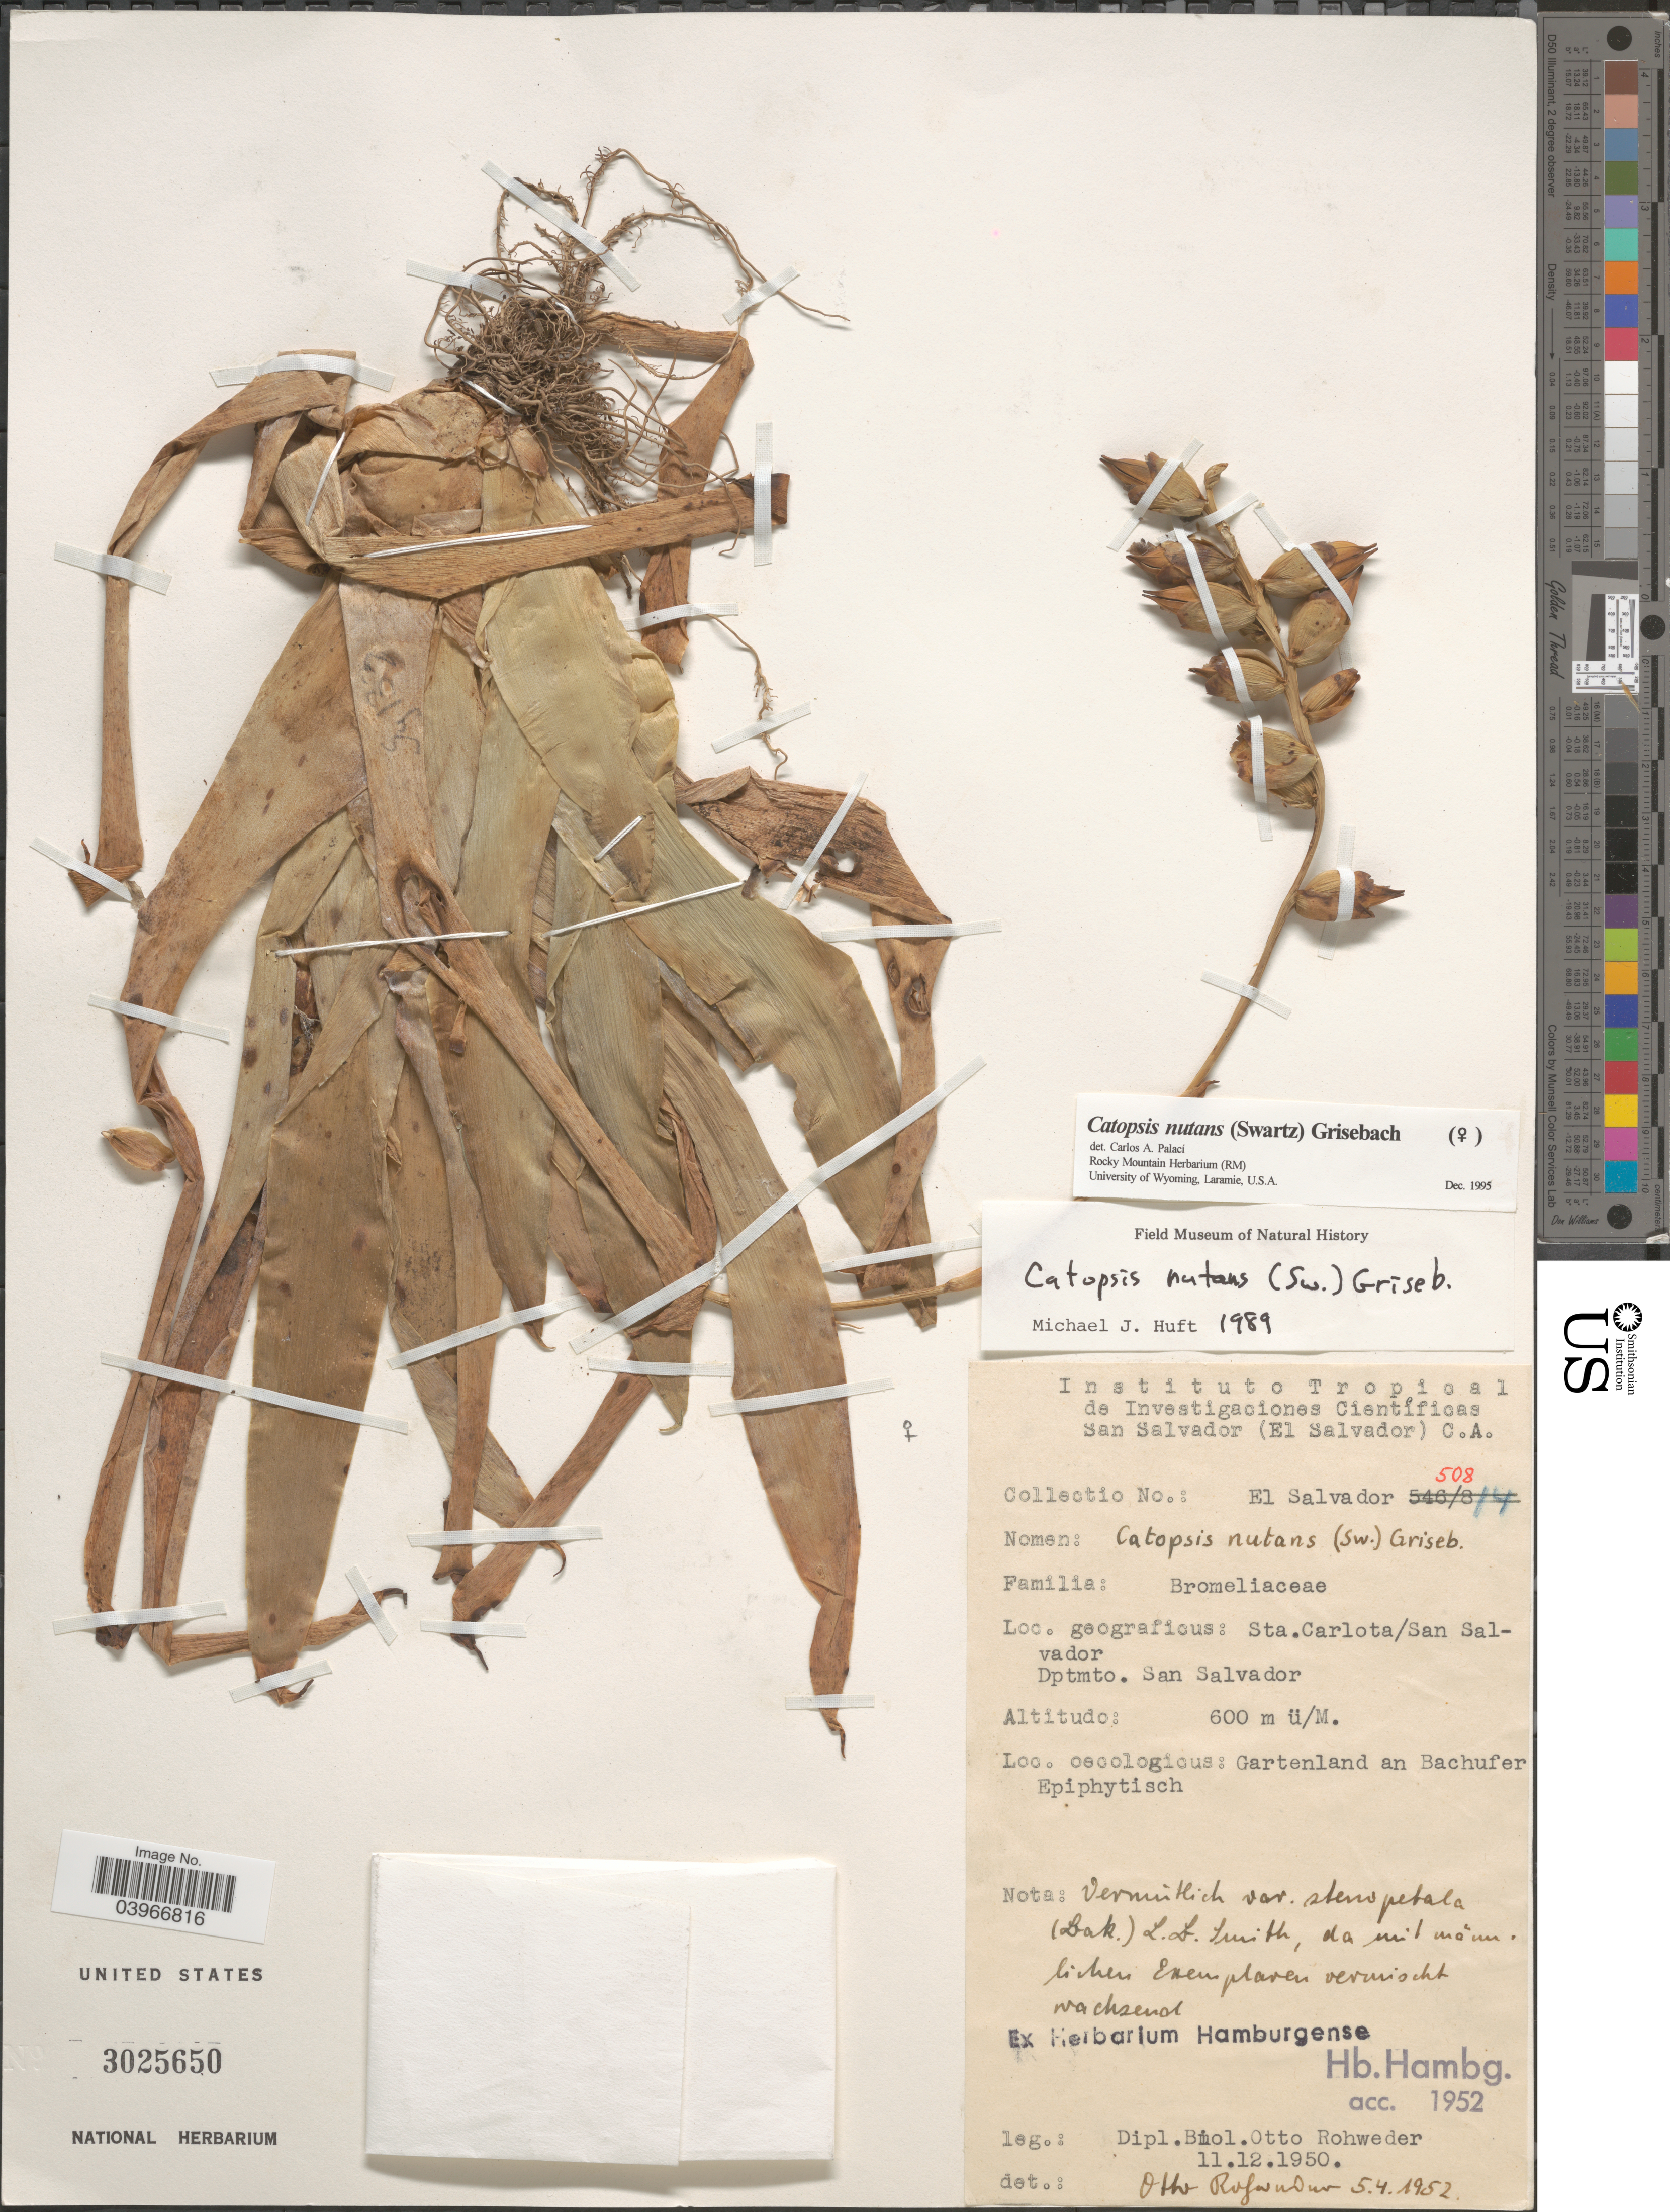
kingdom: Plantae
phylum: Tracheophyta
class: Liliopsida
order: Poales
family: Bromeliaceae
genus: Catopsis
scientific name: Catopsis nutans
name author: (Sw.) Griseb.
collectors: O. Rohweder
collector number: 508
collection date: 1950-12-11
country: El Salvador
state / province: San Salvador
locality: Sta. Carlota/ San Salvador. Dptmto. San Salvador.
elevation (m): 600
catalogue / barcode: US 3025650